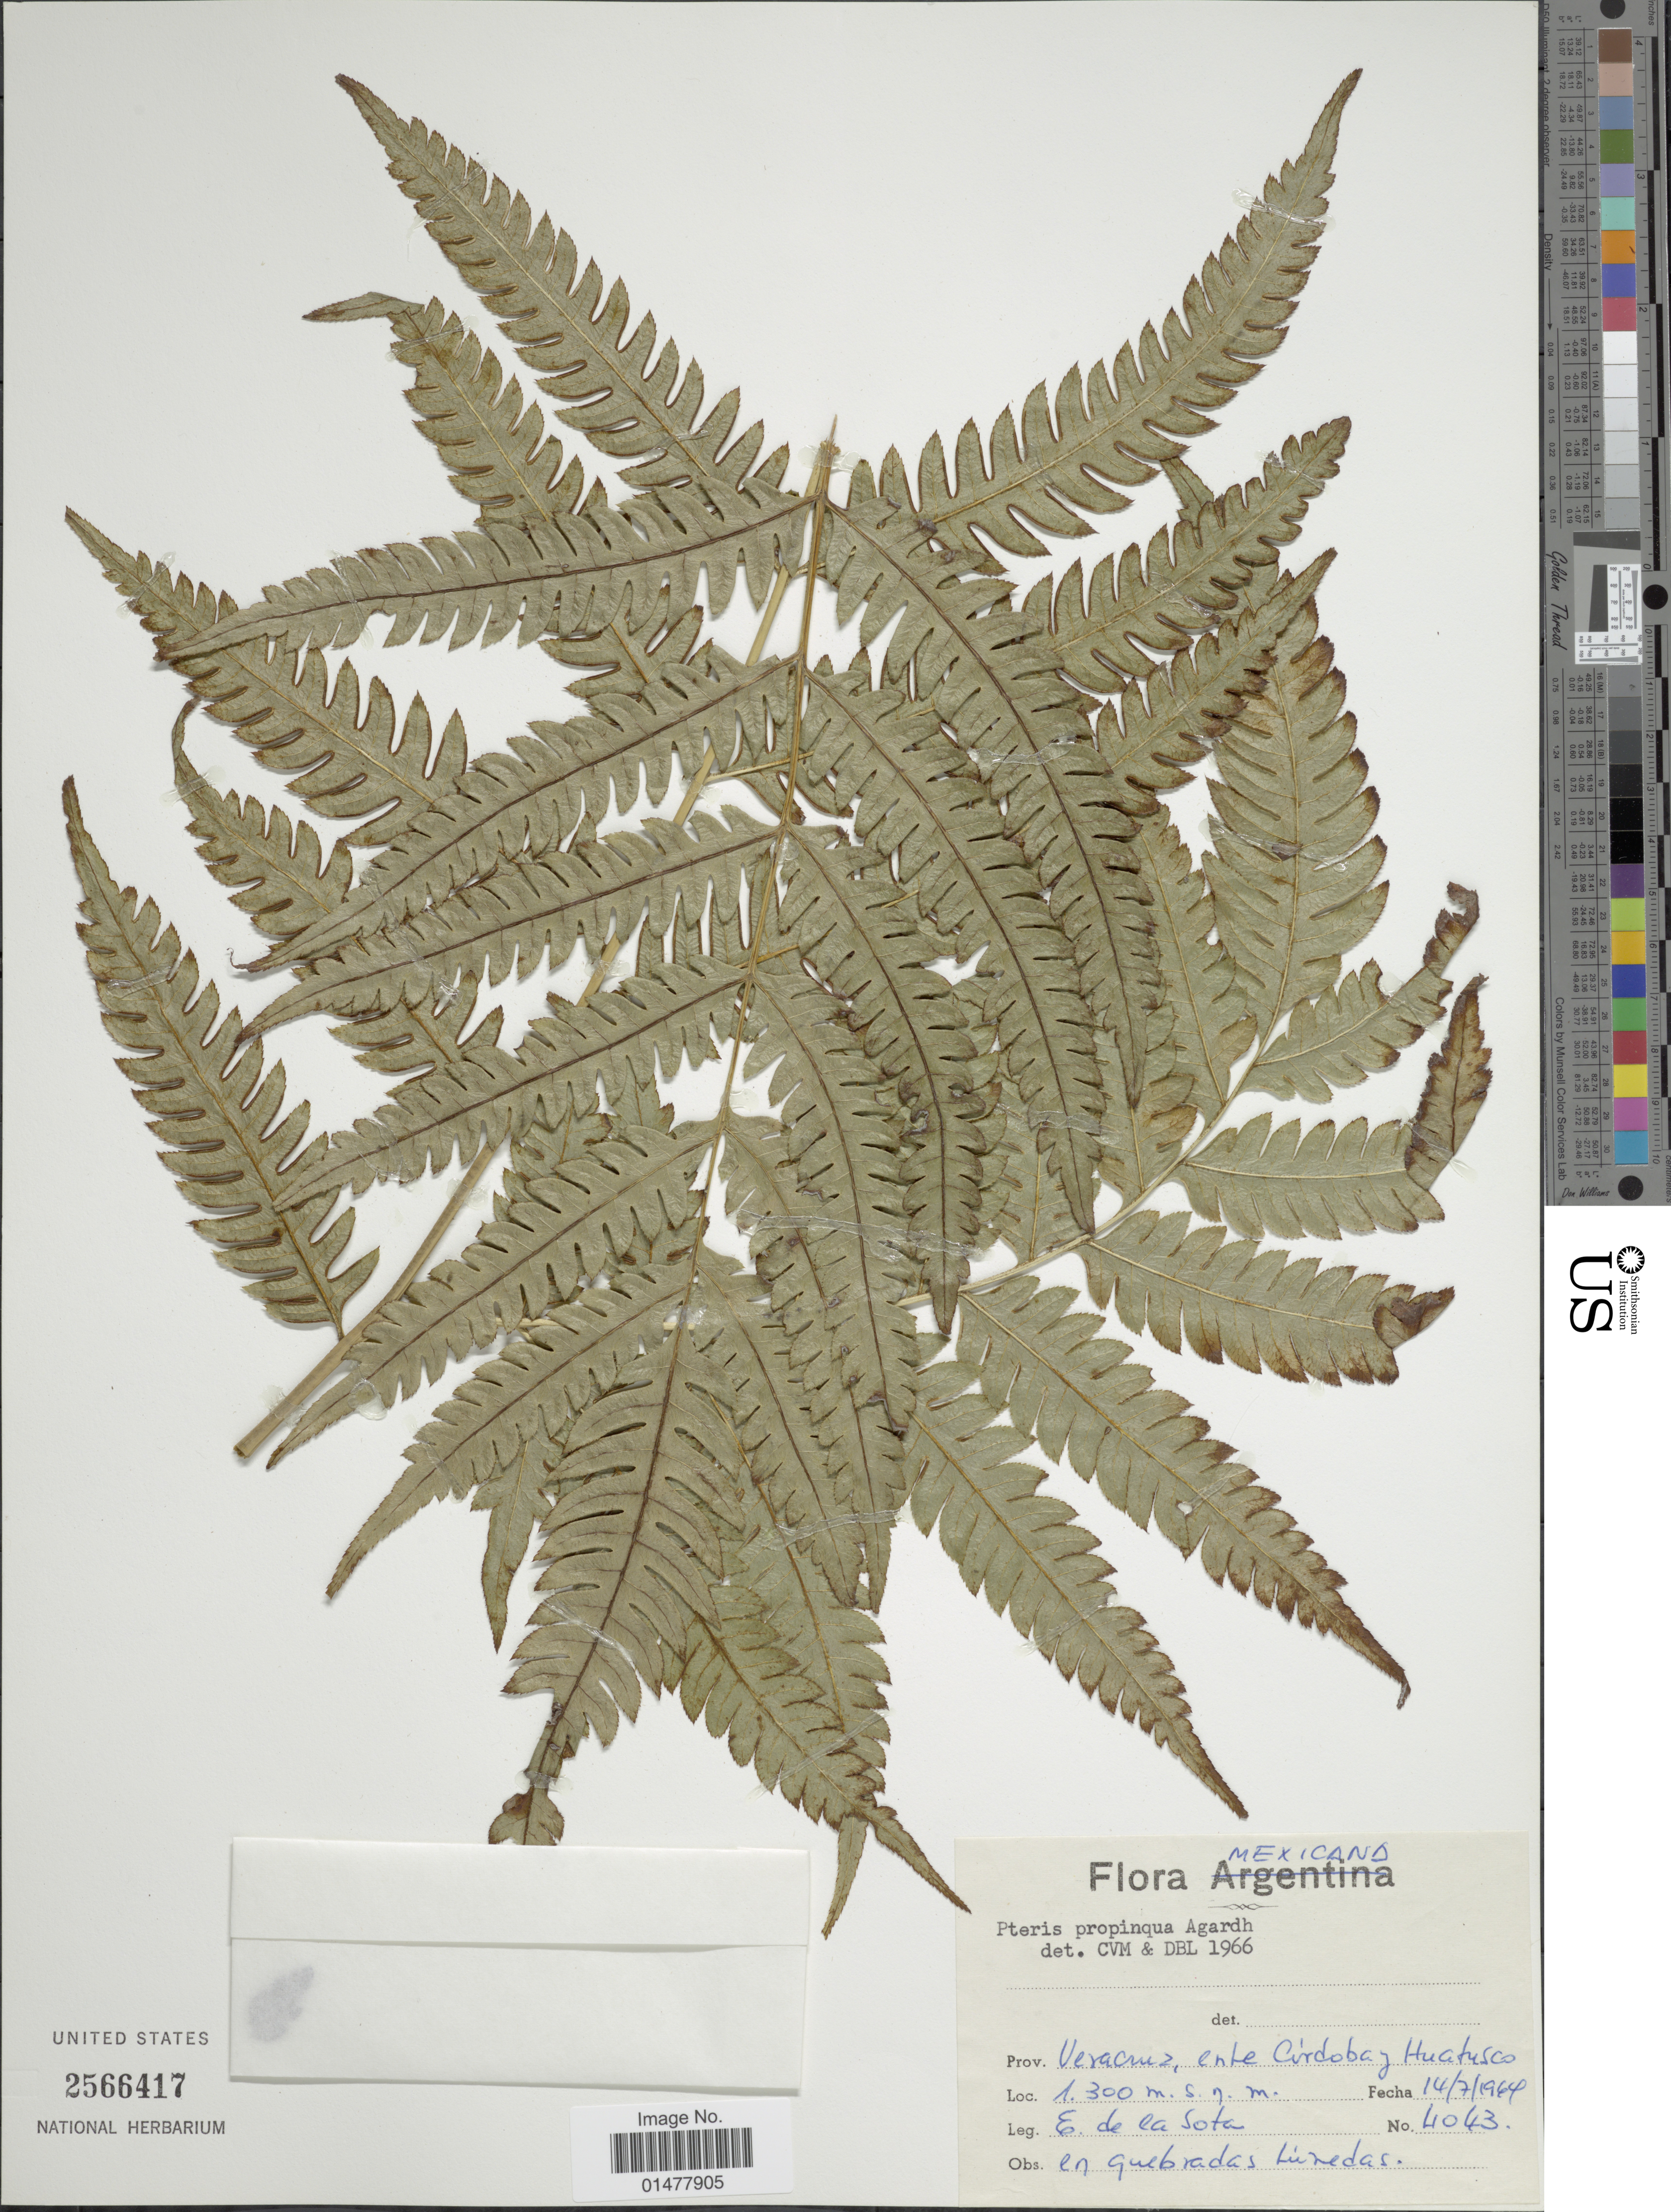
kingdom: Plantae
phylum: Tracheophyta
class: Polypodiopsida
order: Polypodiales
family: Pteridaceae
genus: Pteris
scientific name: Pteris orizabae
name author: M. Martens & Galeotti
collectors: E. R. de la Sota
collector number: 4043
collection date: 1964-07-14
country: Mexico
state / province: Veracruz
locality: Flora Mexicano, Veracruz, ente Cordoba y Huatusco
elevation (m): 1300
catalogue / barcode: US 2566417